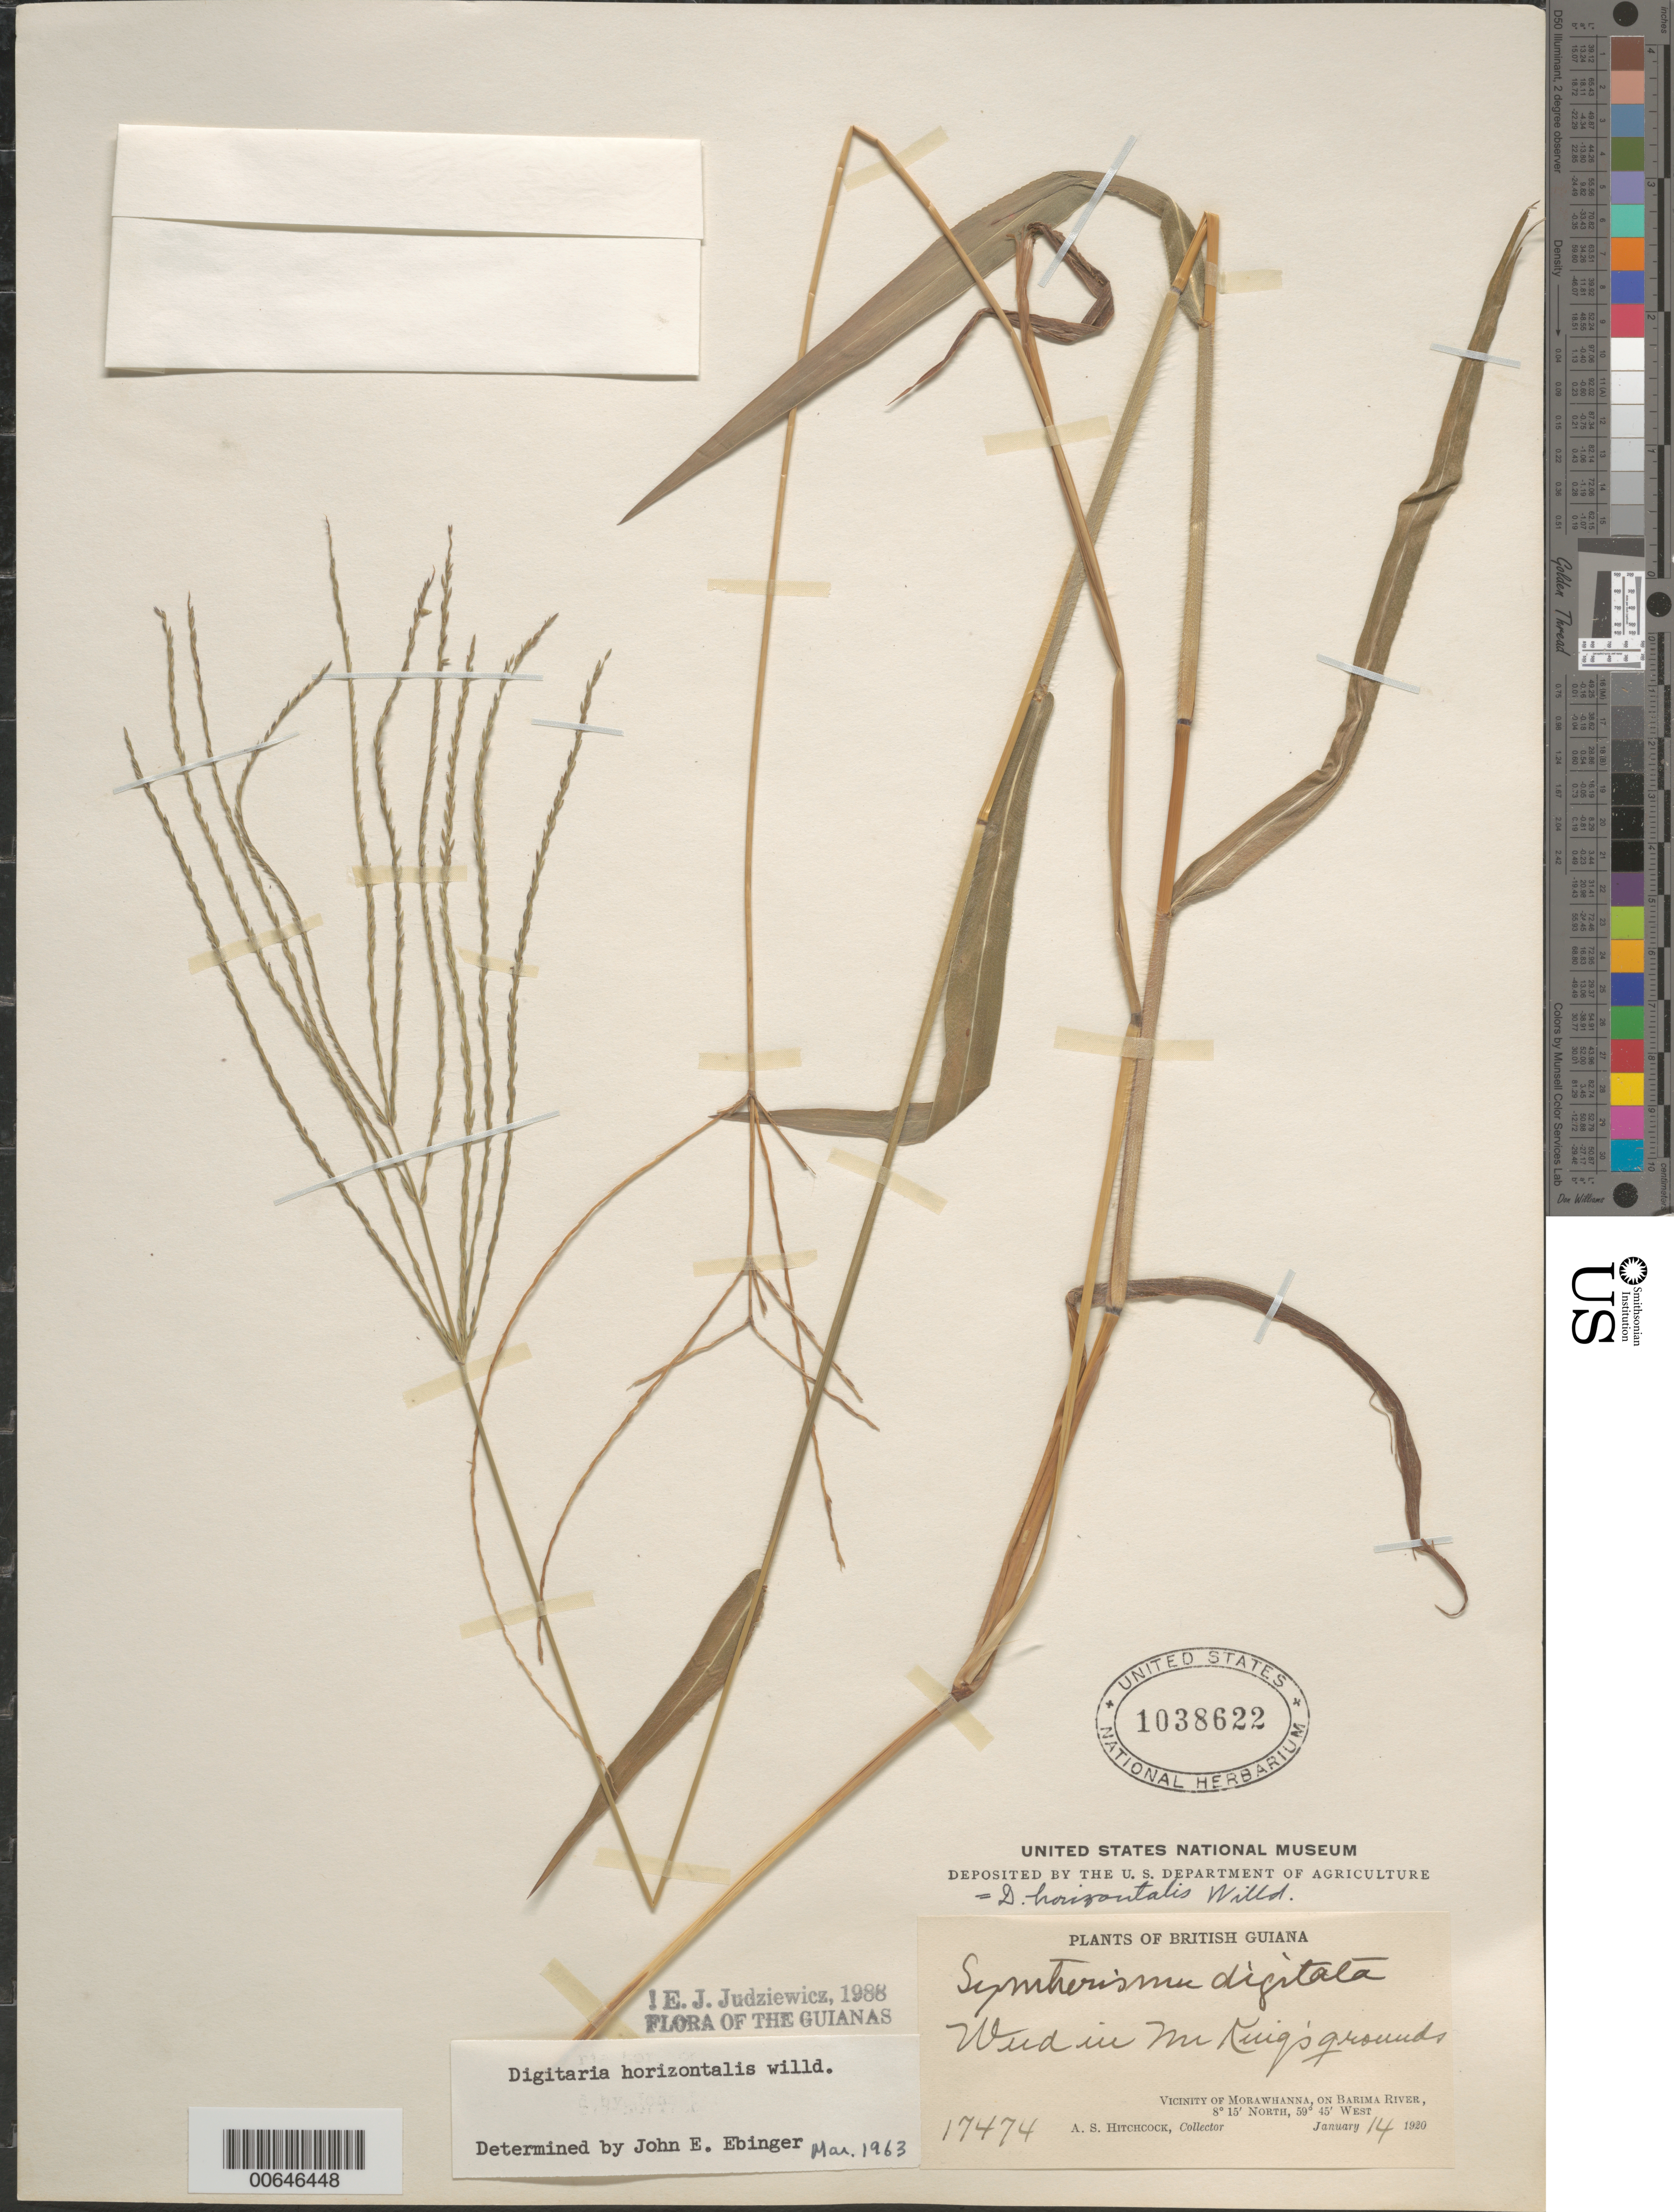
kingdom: Plantae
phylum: Tracheophyta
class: Liliopsida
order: Poales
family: Poaceae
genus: Digitaria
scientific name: Digitaria horizontalis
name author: Willd.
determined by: Judziewicz, E. J.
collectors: A. S. Hitchcock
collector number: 17474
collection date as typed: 14-Jan-20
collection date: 1920-01-14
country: Guyana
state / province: Barima-Waini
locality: Morawhanna, vic., Barima R.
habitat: Weed in M. King's grounds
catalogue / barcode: US 1038622